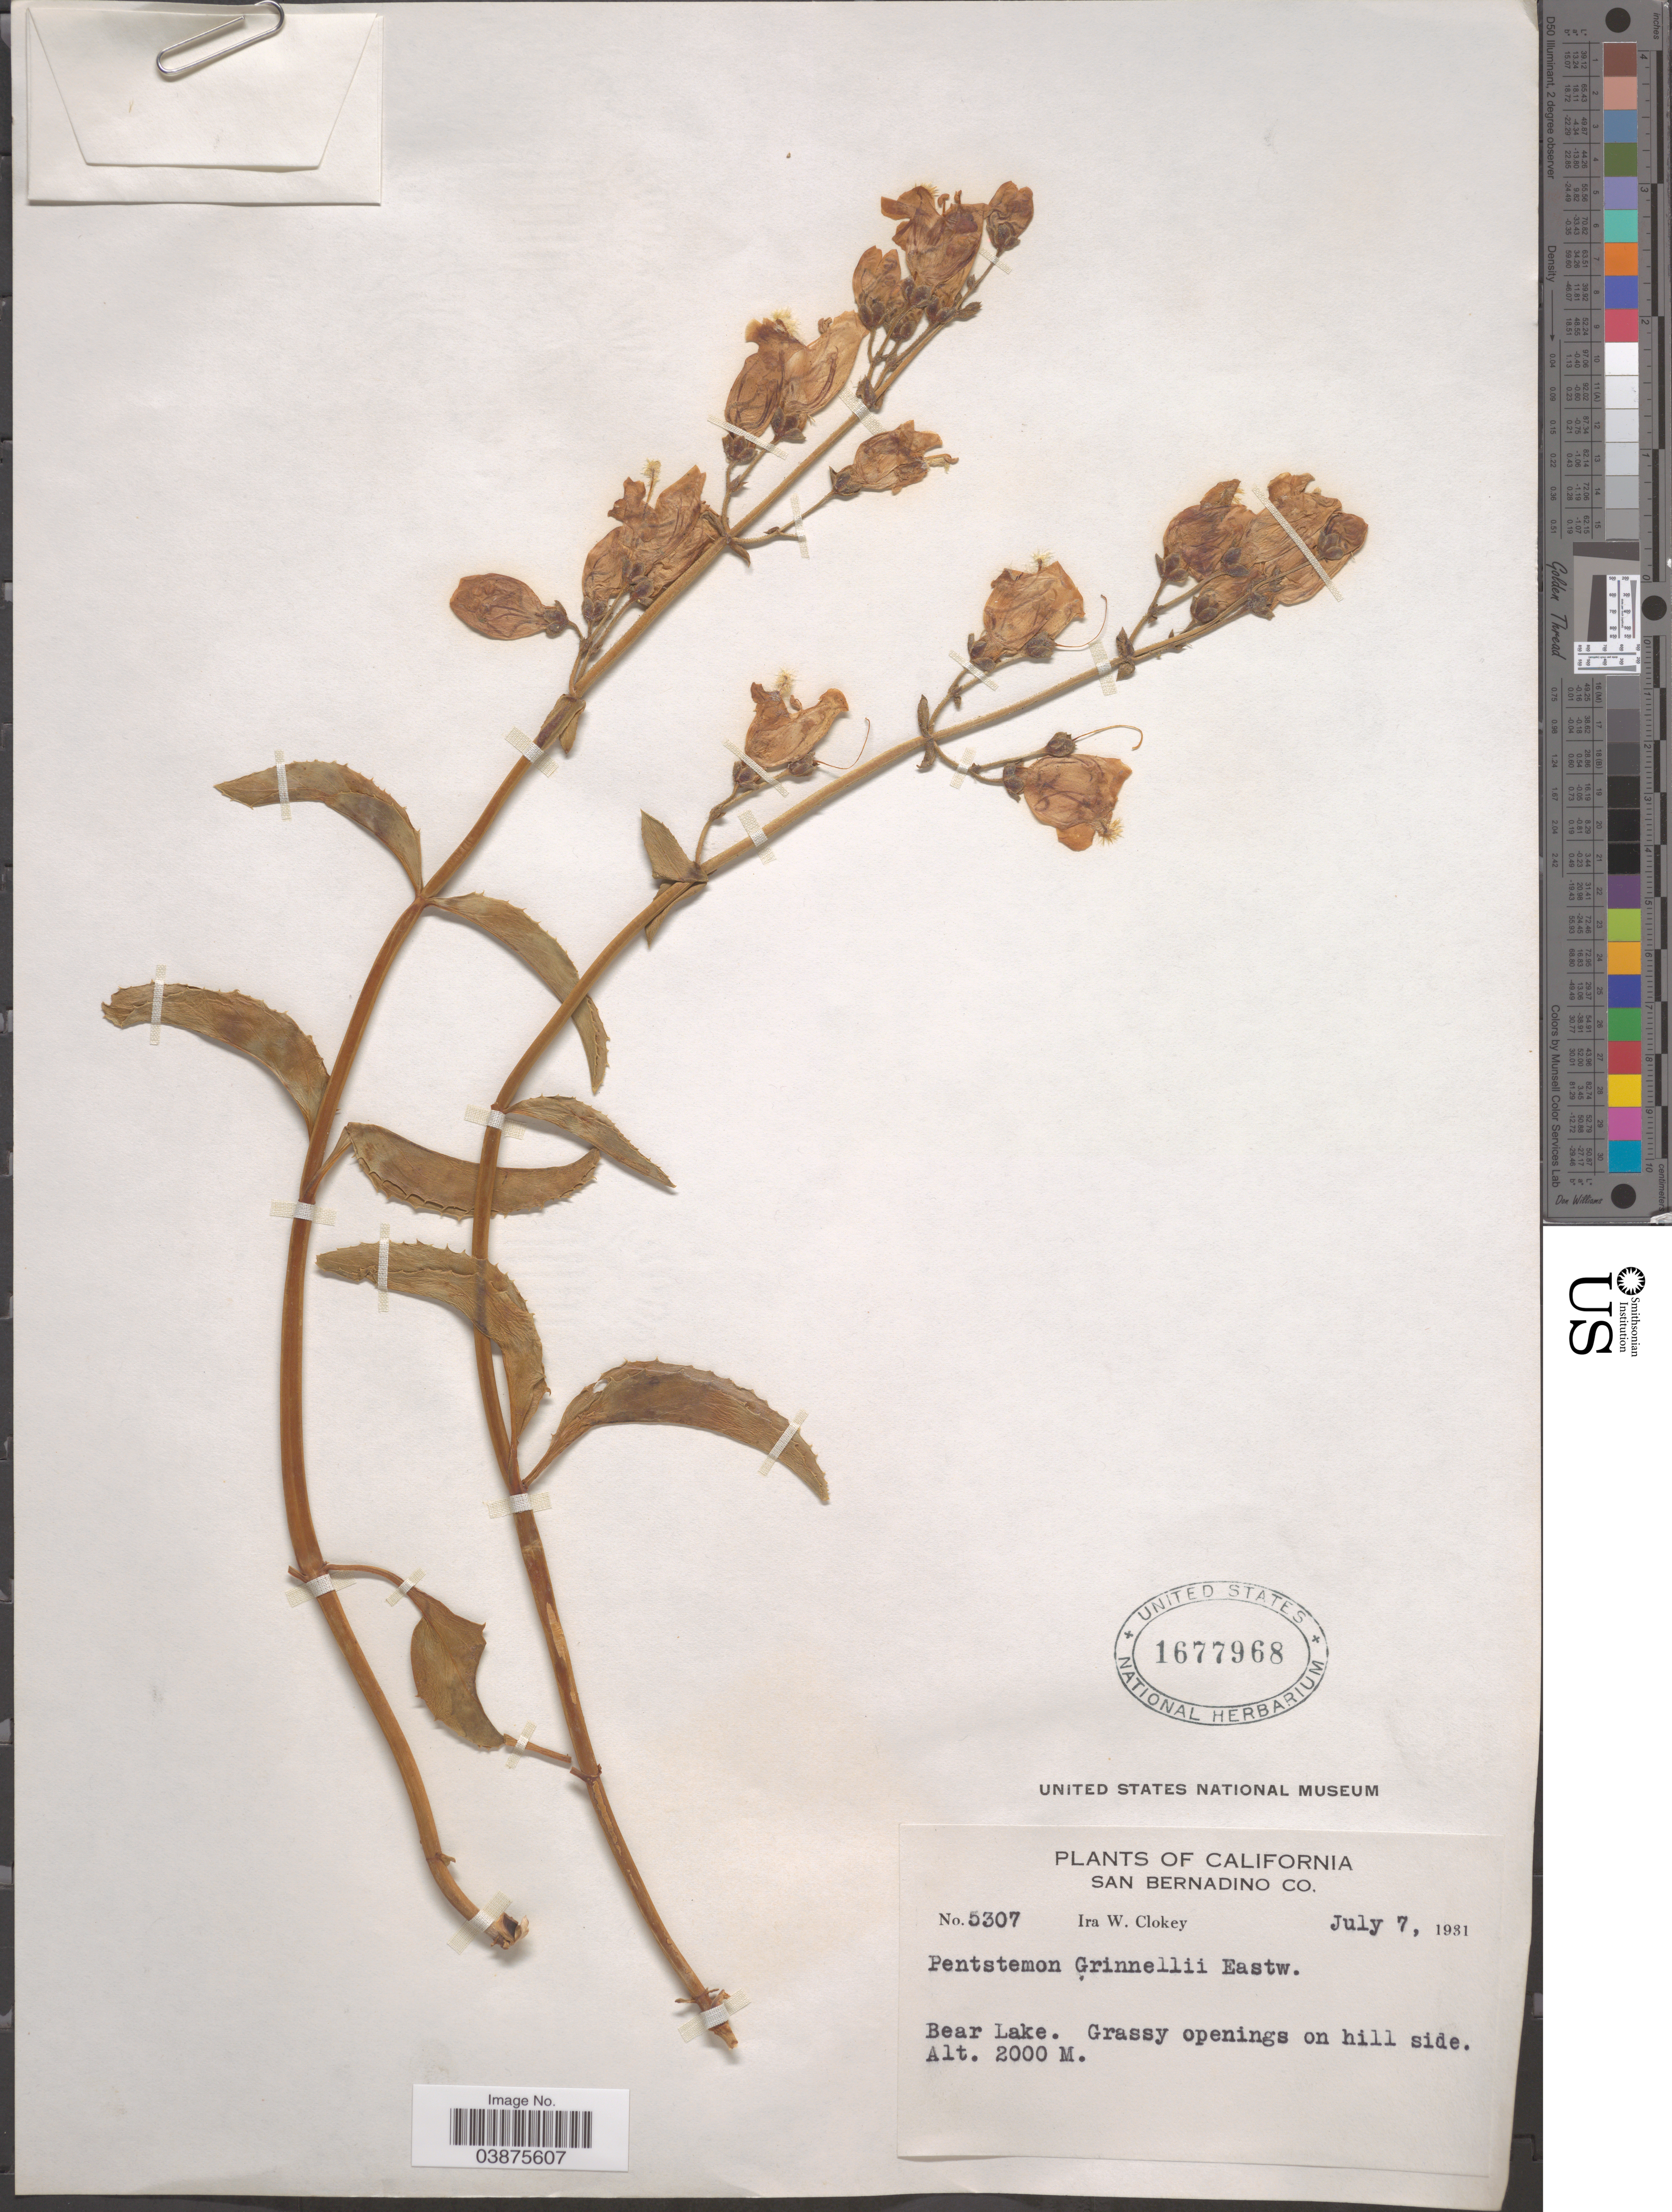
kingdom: Plantae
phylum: Tracheophyta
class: Magnoliopsida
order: Lamiales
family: Plantaginaceae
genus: Penstemon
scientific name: Penstemon grinnellii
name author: Eastw.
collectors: I. W. Clokey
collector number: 5307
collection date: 1931-07-07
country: United States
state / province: California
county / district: San Bernardino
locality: San Bernadino Co. Bear Lake. On hill side.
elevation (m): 2000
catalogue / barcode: US 1677968